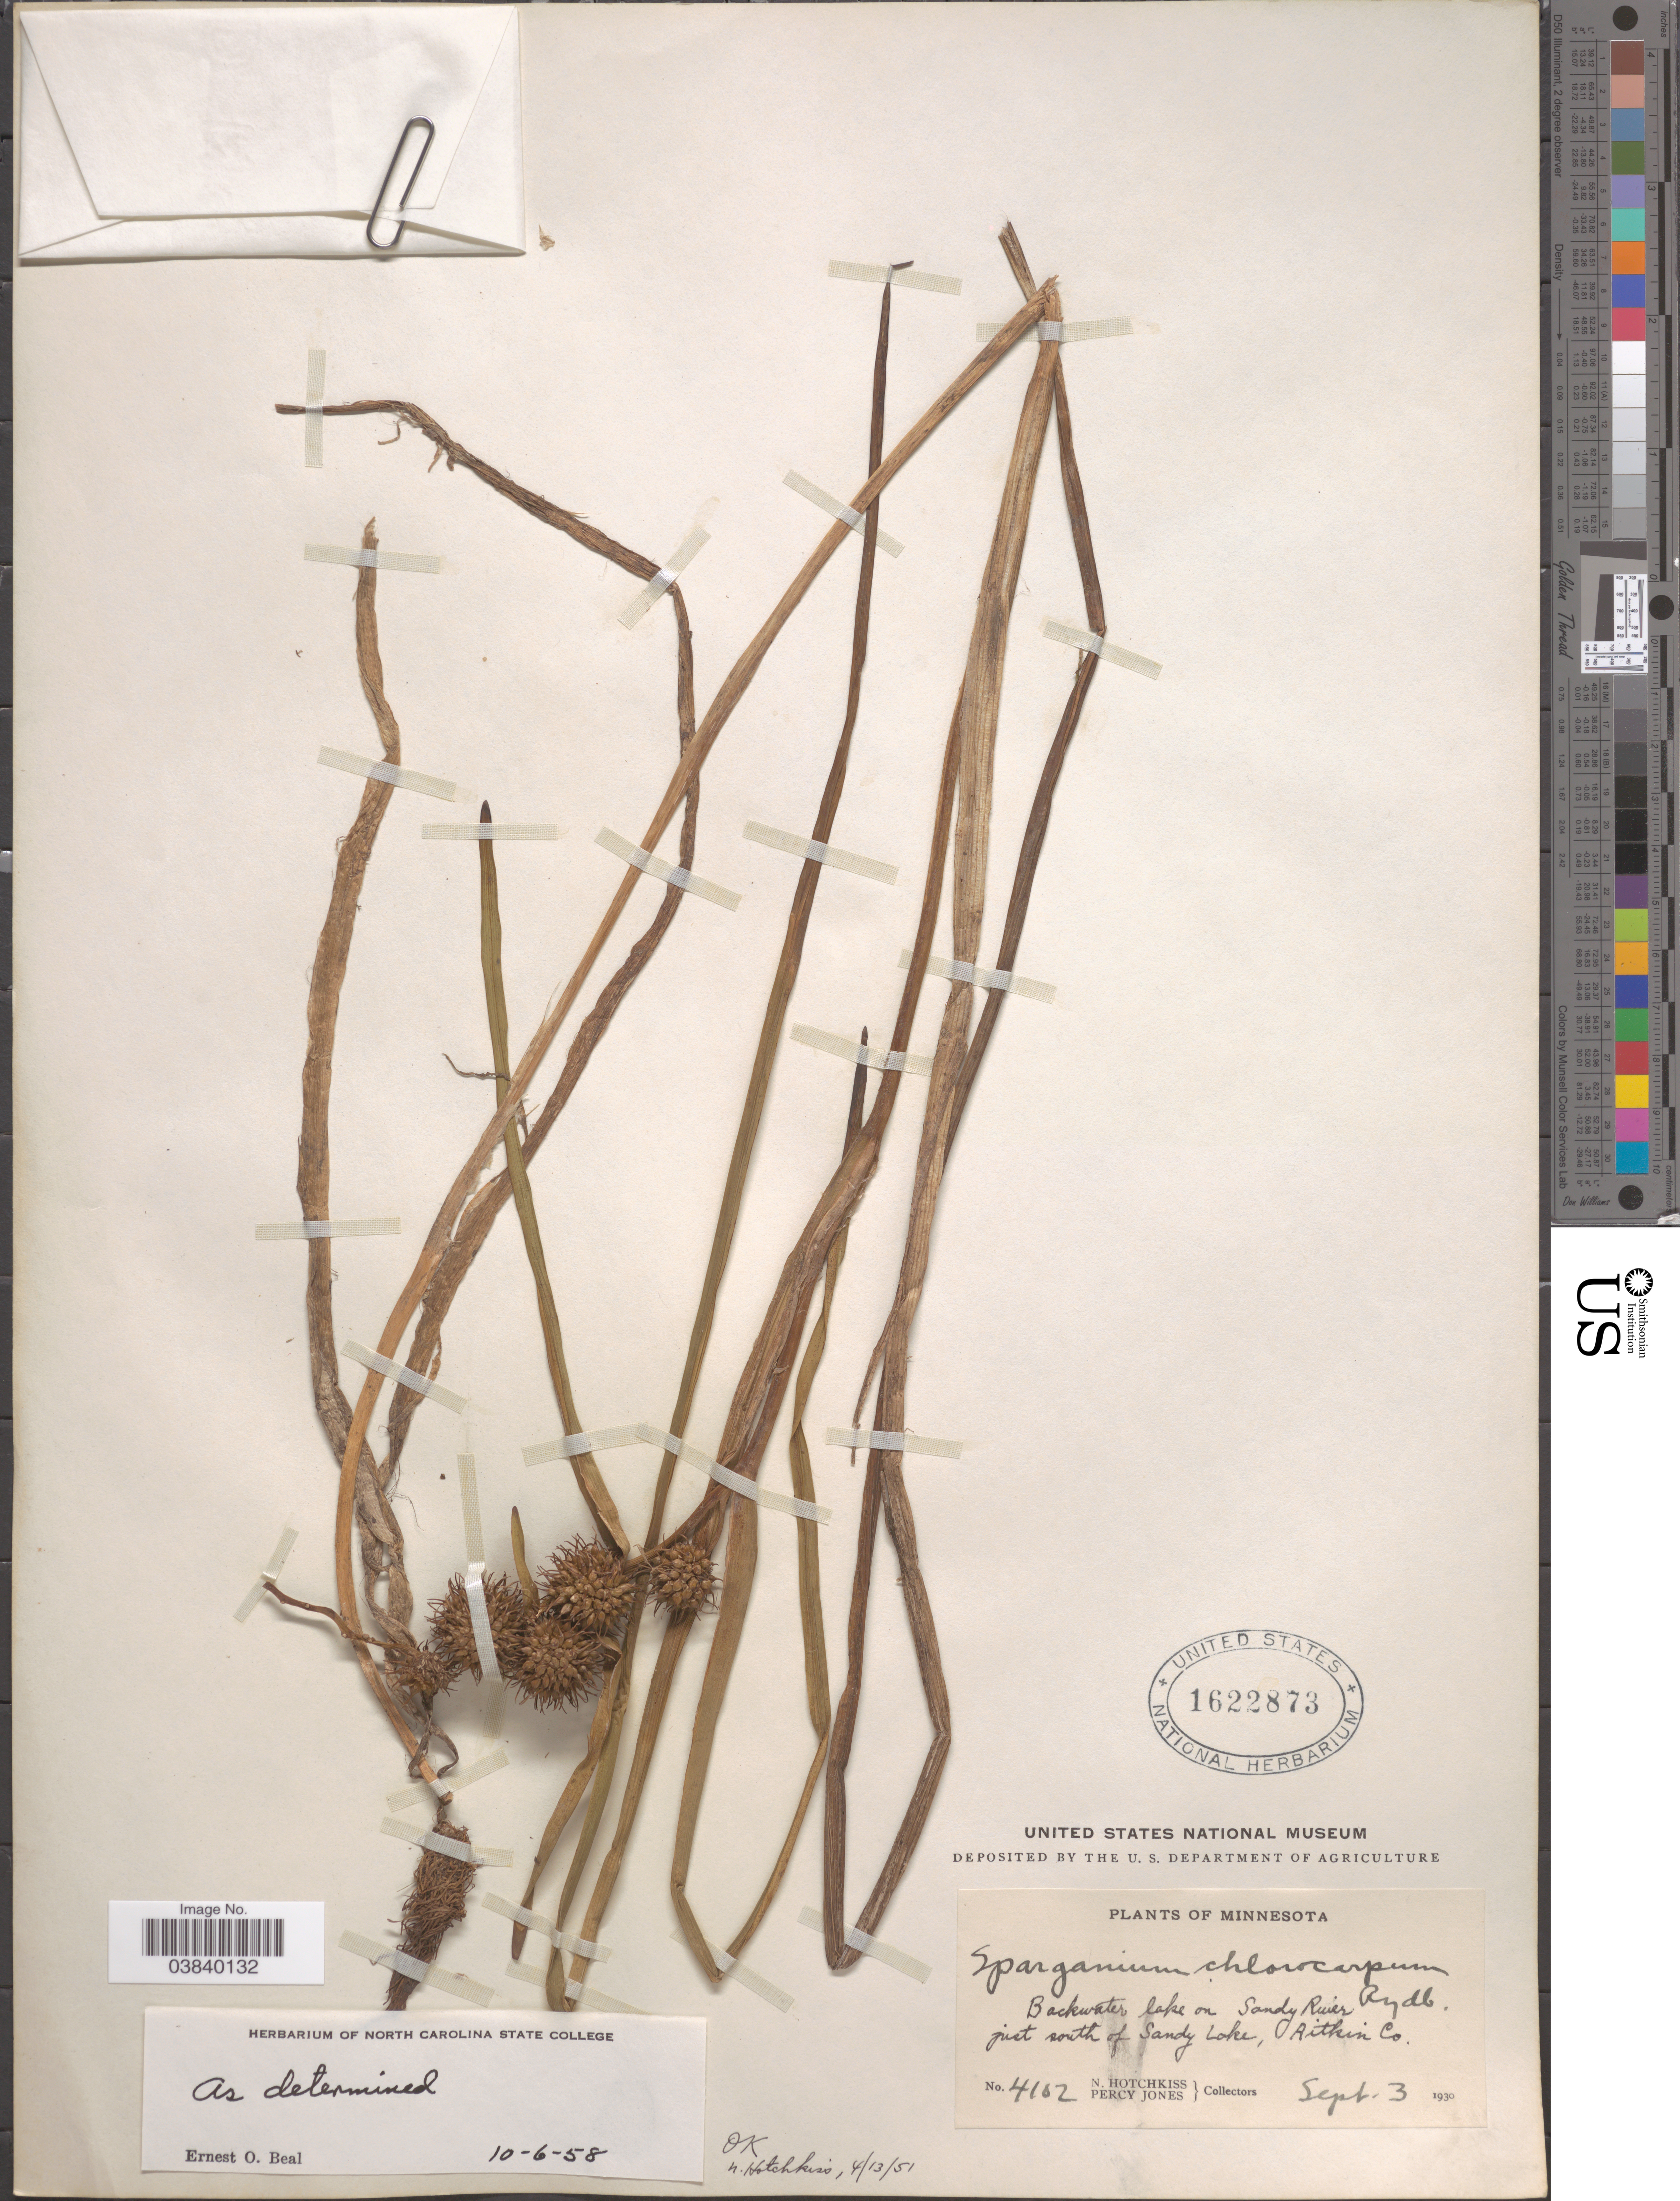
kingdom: Plantae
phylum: Tracheophyta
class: Liliopsida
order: Poales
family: Typhaceae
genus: Sparganium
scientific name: Sparganium chlorocarpum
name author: Rydb.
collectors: N. Hotchkiss & P. Jones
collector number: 4102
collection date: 1930-09-03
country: United States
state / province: Minnesota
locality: Backwater lake on Sandy River, just north of Sandy Lake, Aitkin Co.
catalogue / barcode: US 1622873